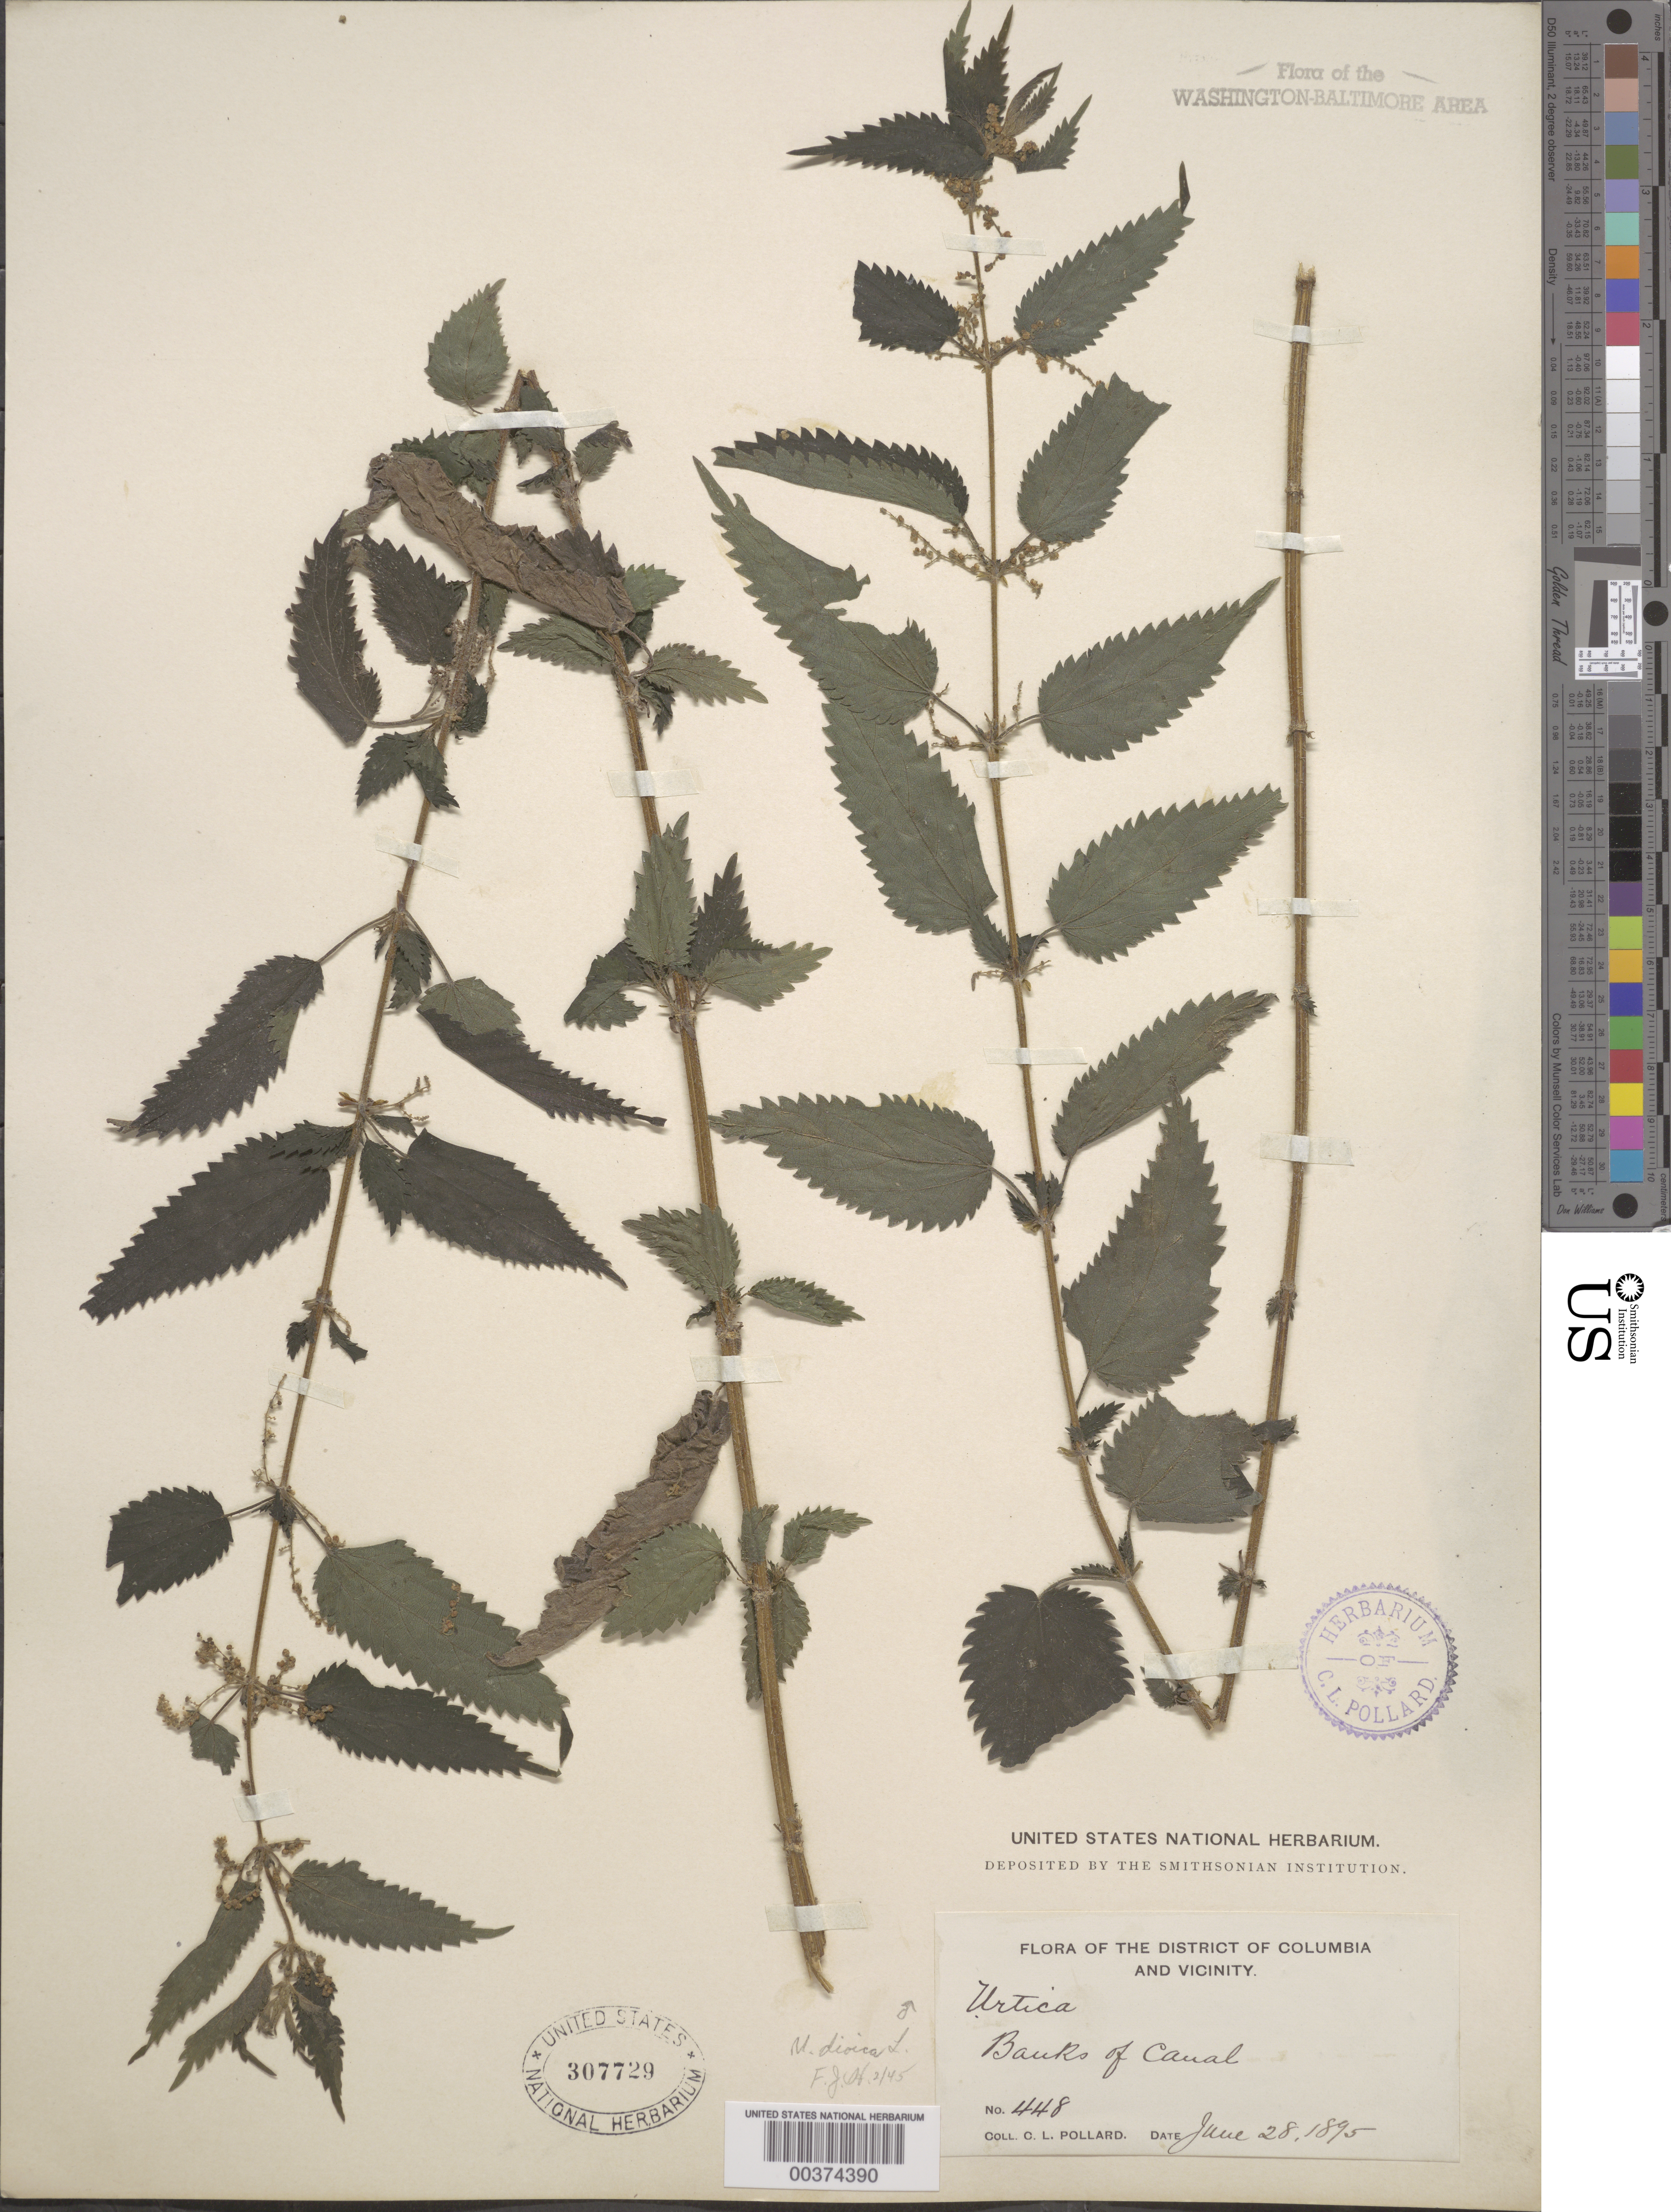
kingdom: Plantae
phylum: Tracheophyta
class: Magnoliopsida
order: Rosales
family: Urticaceae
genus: Urtica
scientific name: Urtica dioica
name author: L.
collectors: C. L. Pollard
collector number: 448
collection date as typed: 28 Jun 1895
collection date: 1895-06-28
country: United States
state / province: District of Columbia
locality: Banks of Canal C. and O. Canal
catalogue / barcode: US 307729